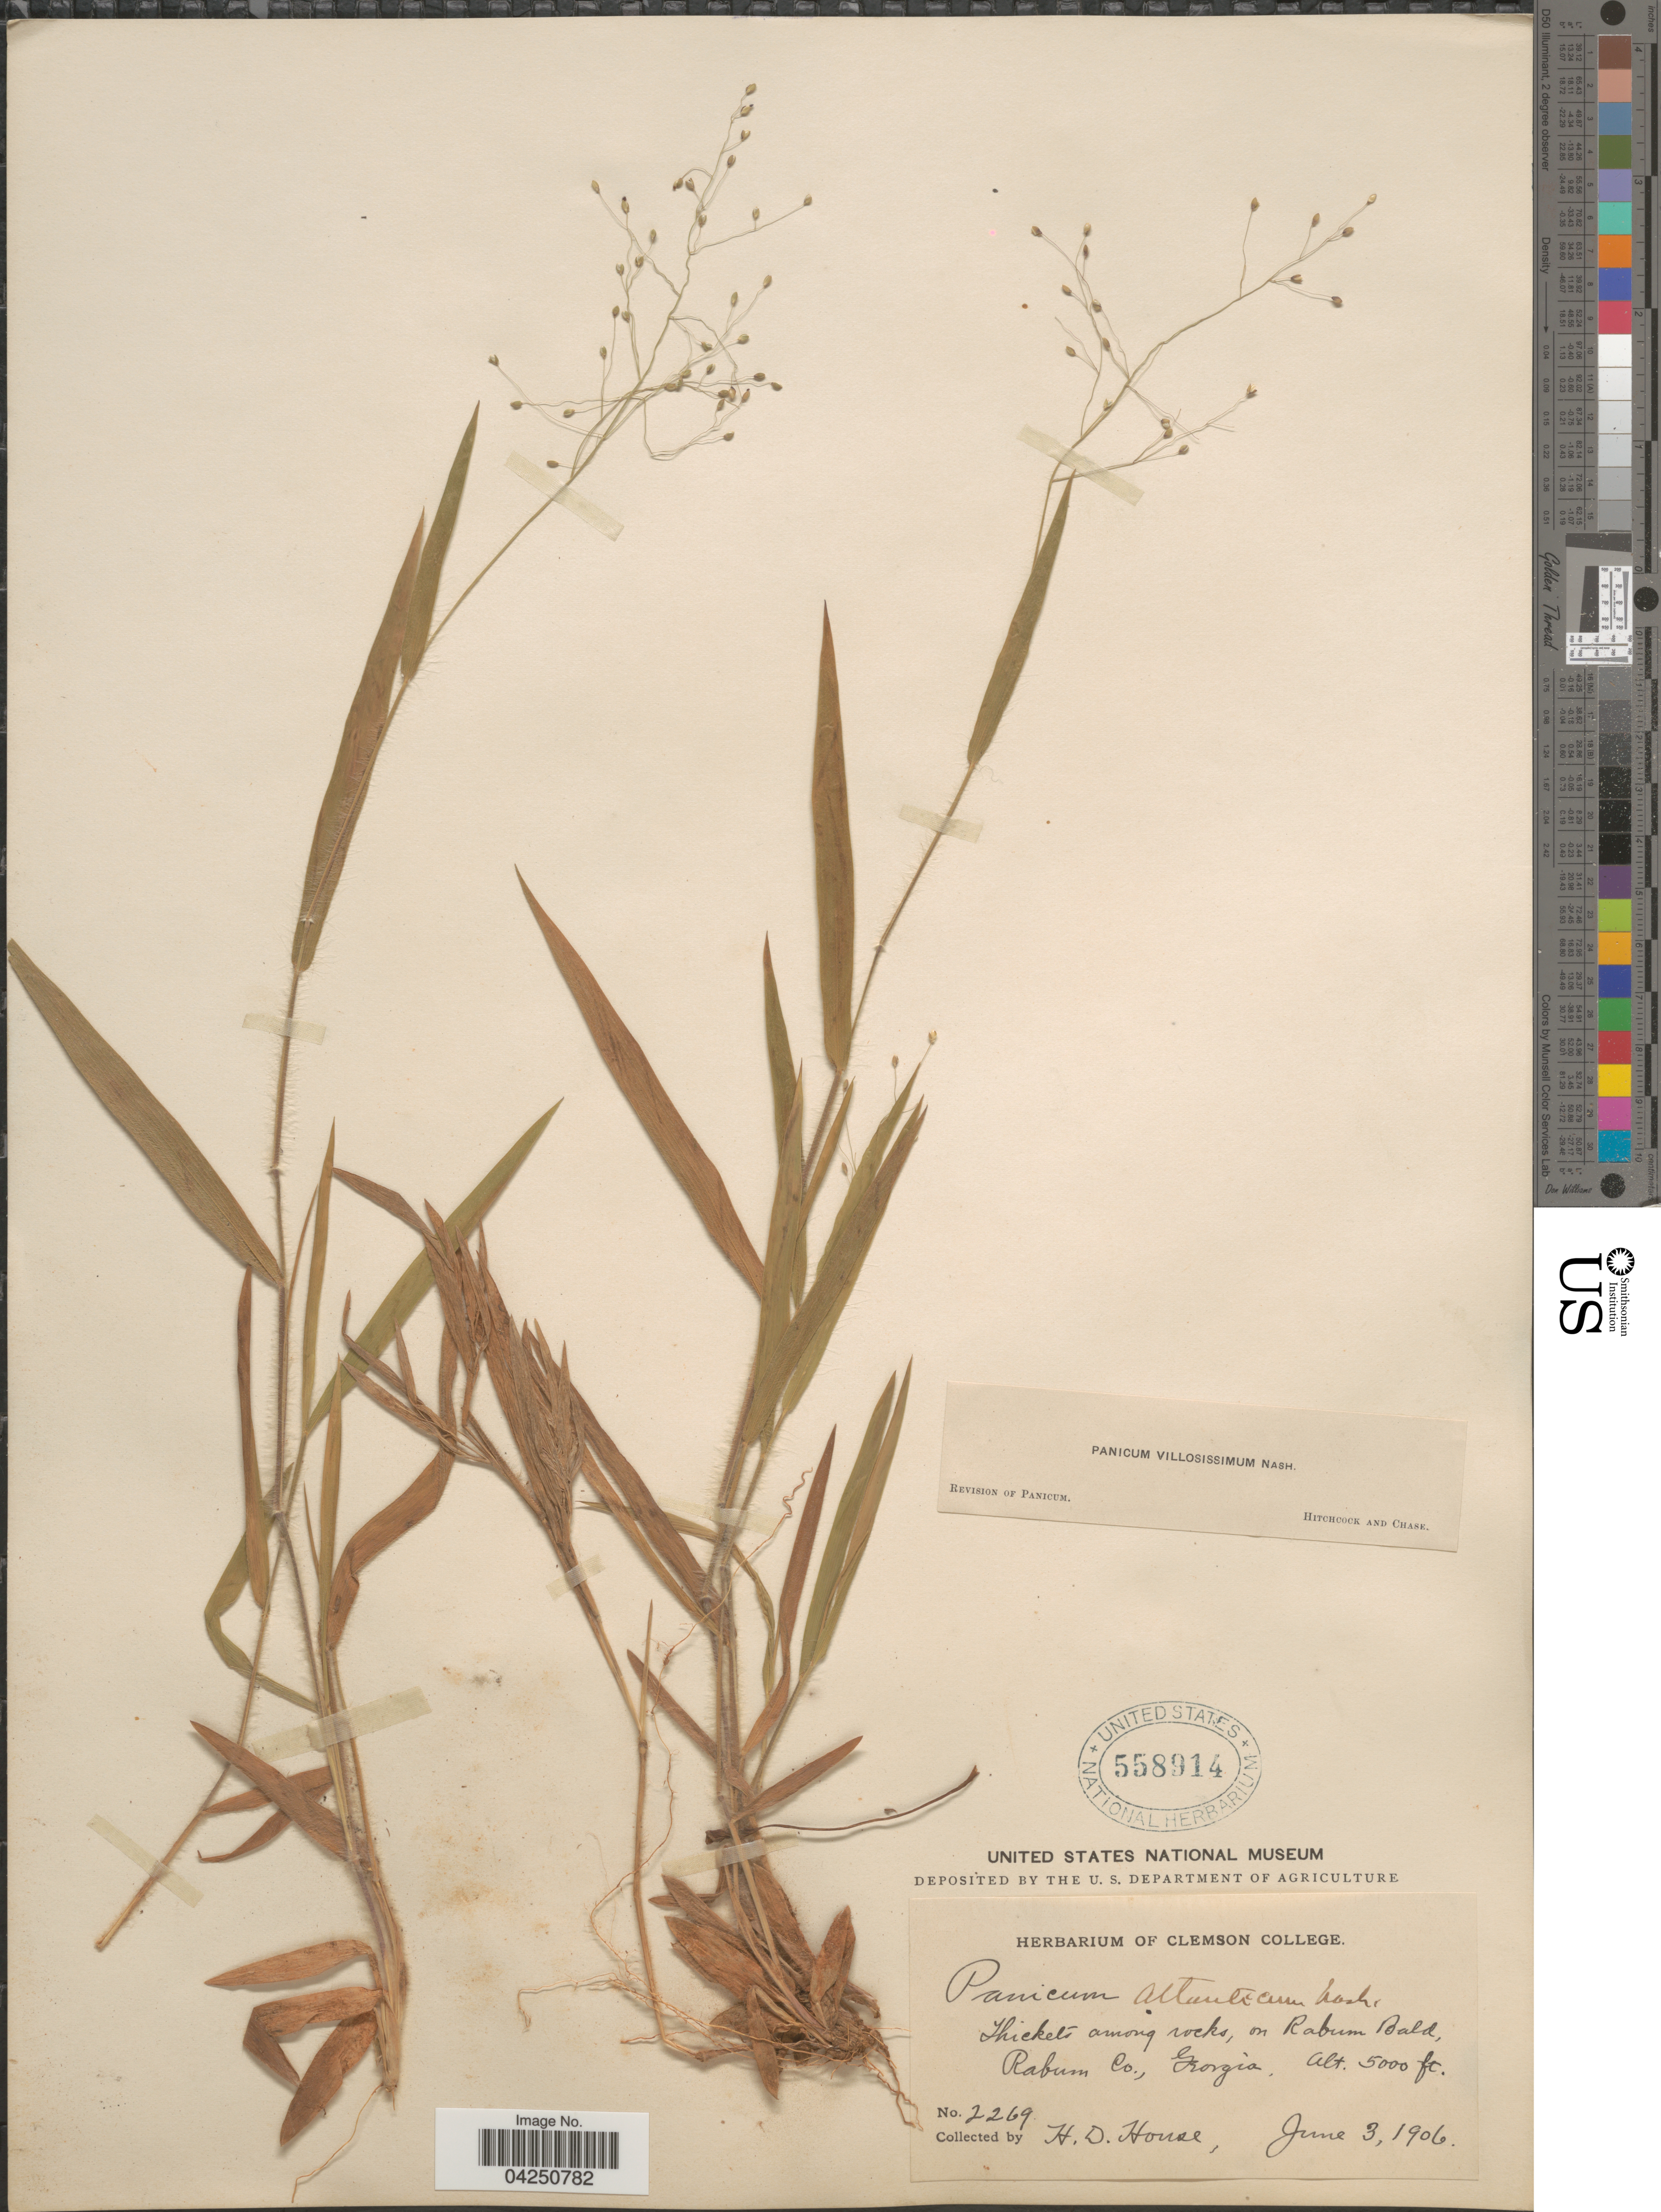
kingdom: Plantae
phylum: Tracheophyta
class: Liliopsida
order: Poales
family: Poaceae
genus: Dichanthelium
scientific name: Dichanthelium acuminatum var. acuminatum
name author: (Sw.) Gould & C.A. Clark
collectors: H. D. House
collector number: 2269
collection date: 1906-06-03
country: United States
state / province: Georgia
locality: Thicket among rocks, on Rabum Bald, Rabum Co.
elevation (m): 1524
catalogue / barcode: US 558914